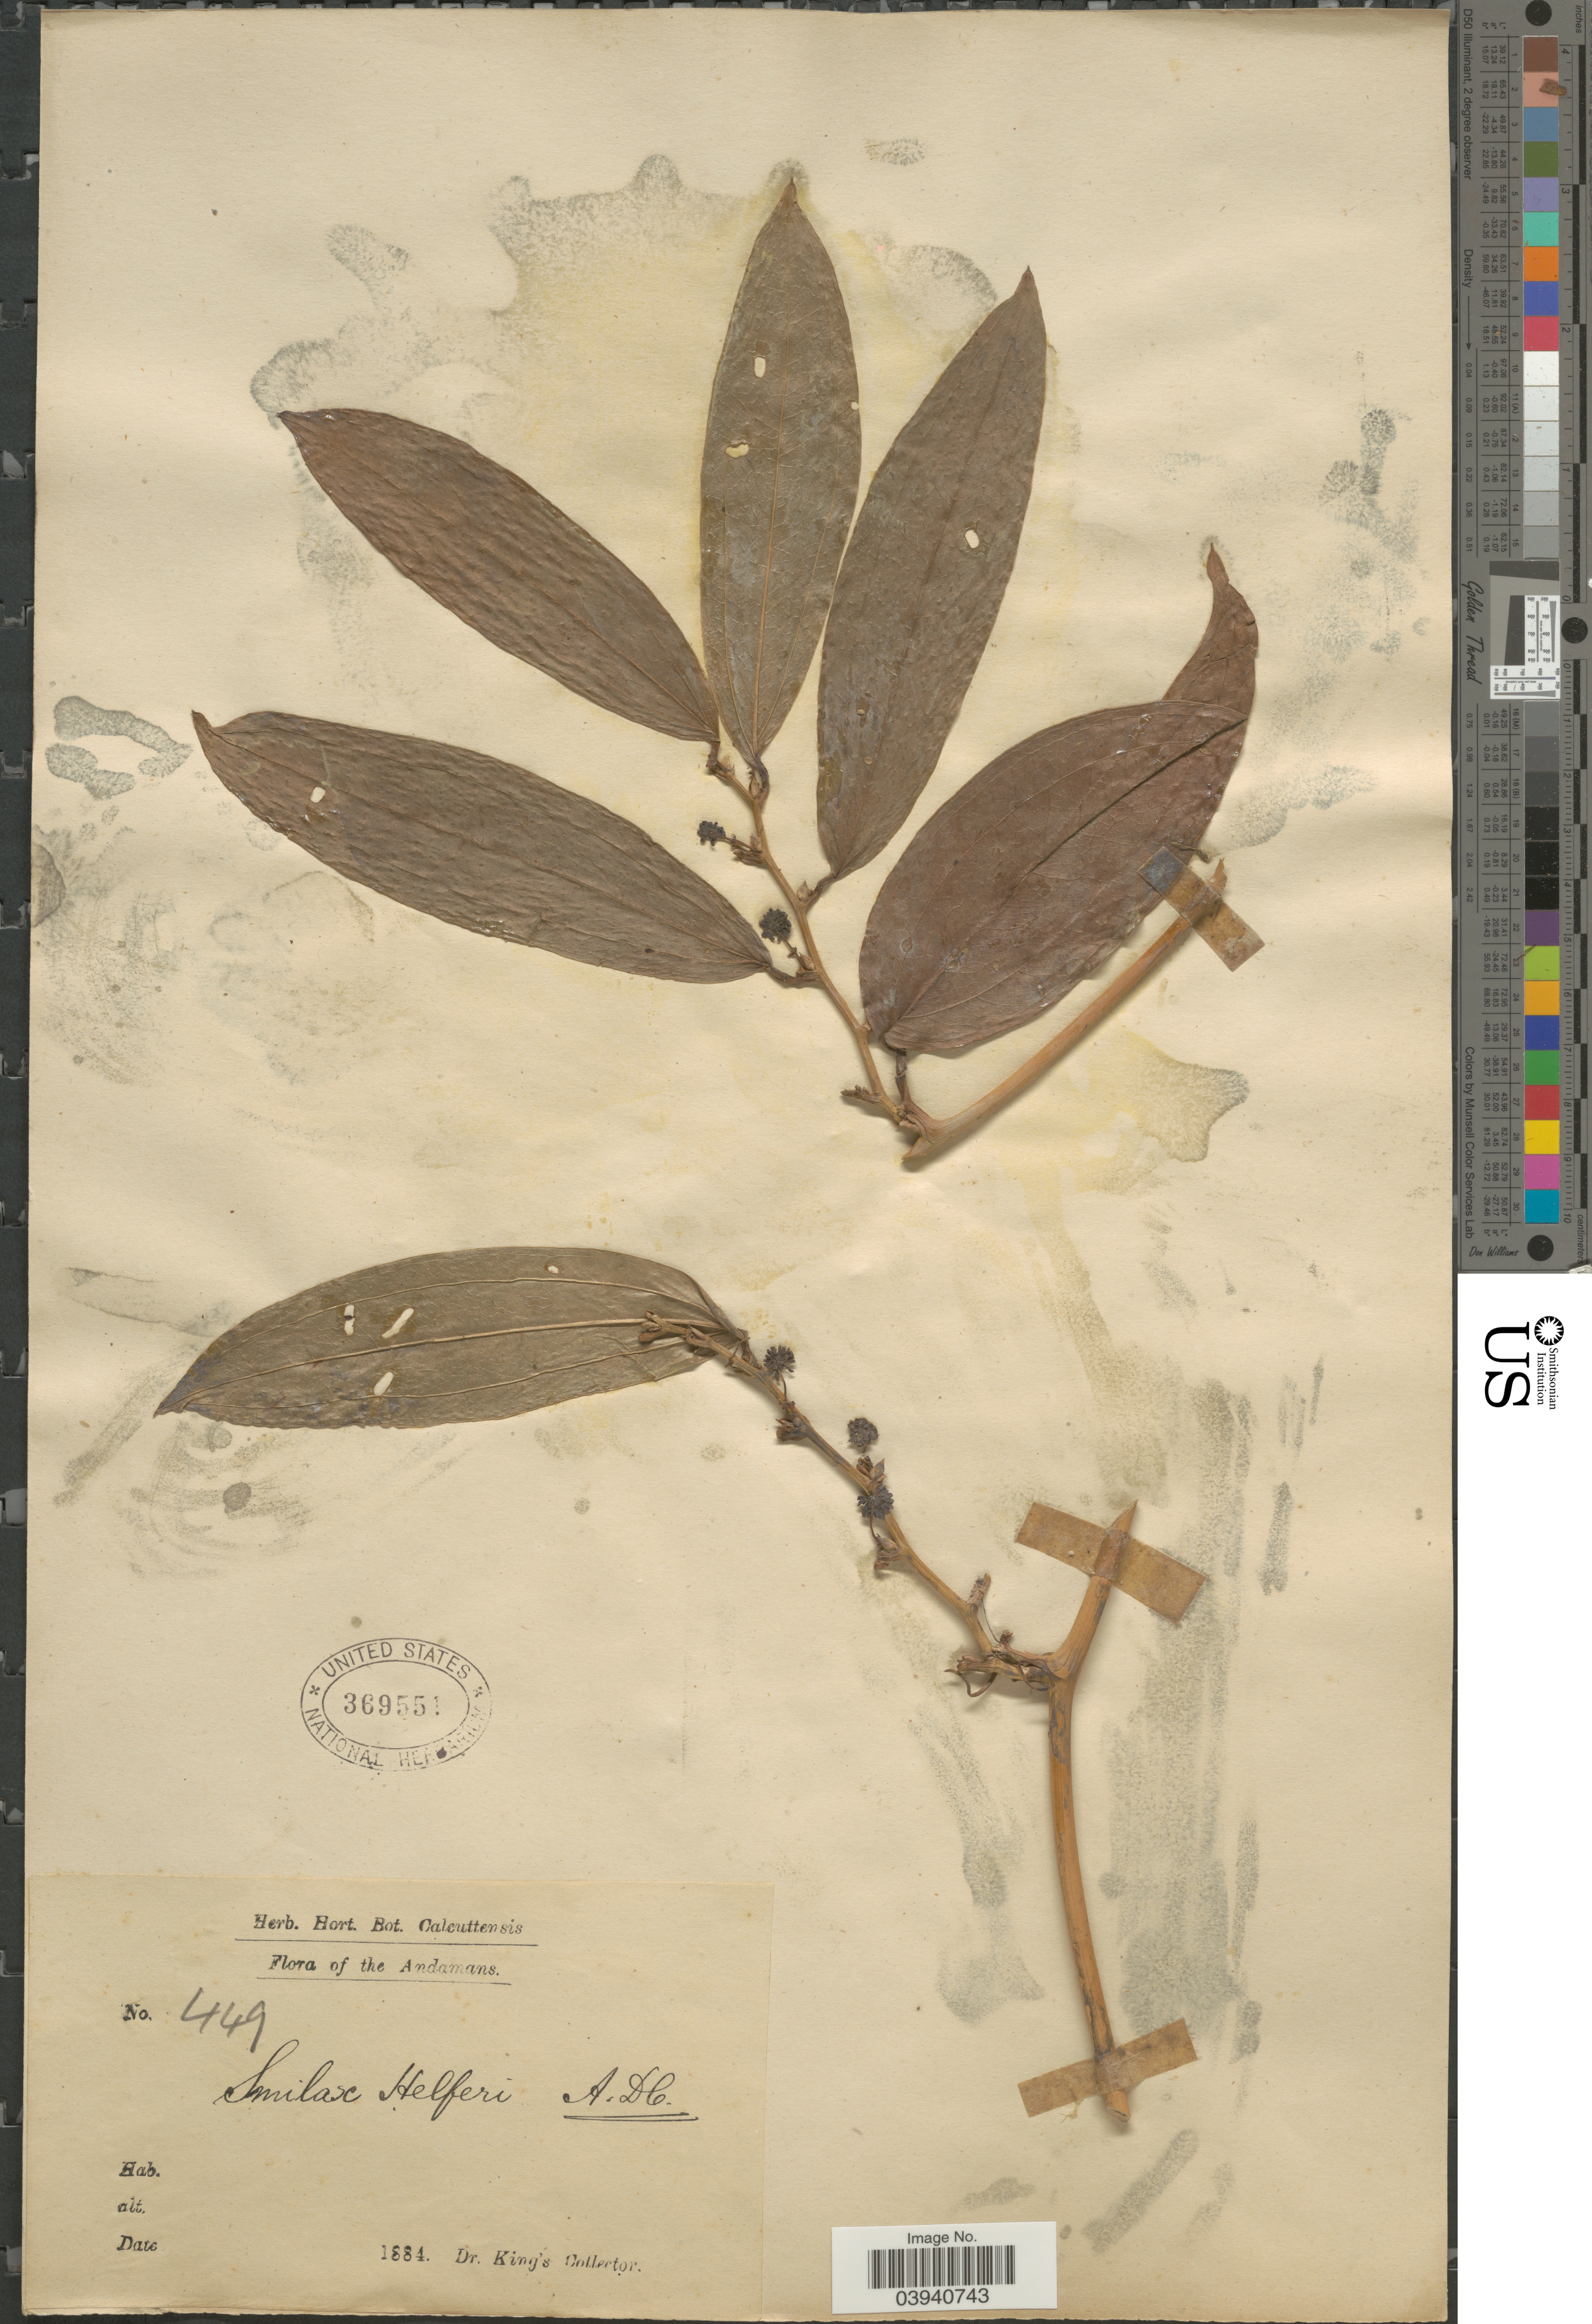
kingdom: Plantae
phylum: Tracheophyta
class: Liliopsida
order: Liliales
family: Smilacaceae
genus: Smilax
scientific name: Smilax helferi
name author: A. DC.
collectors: Dr. King's collector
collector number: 449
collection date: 1884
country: India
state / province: Andaman and Nicobar Islands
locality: Andamans.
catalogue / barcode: US 369551